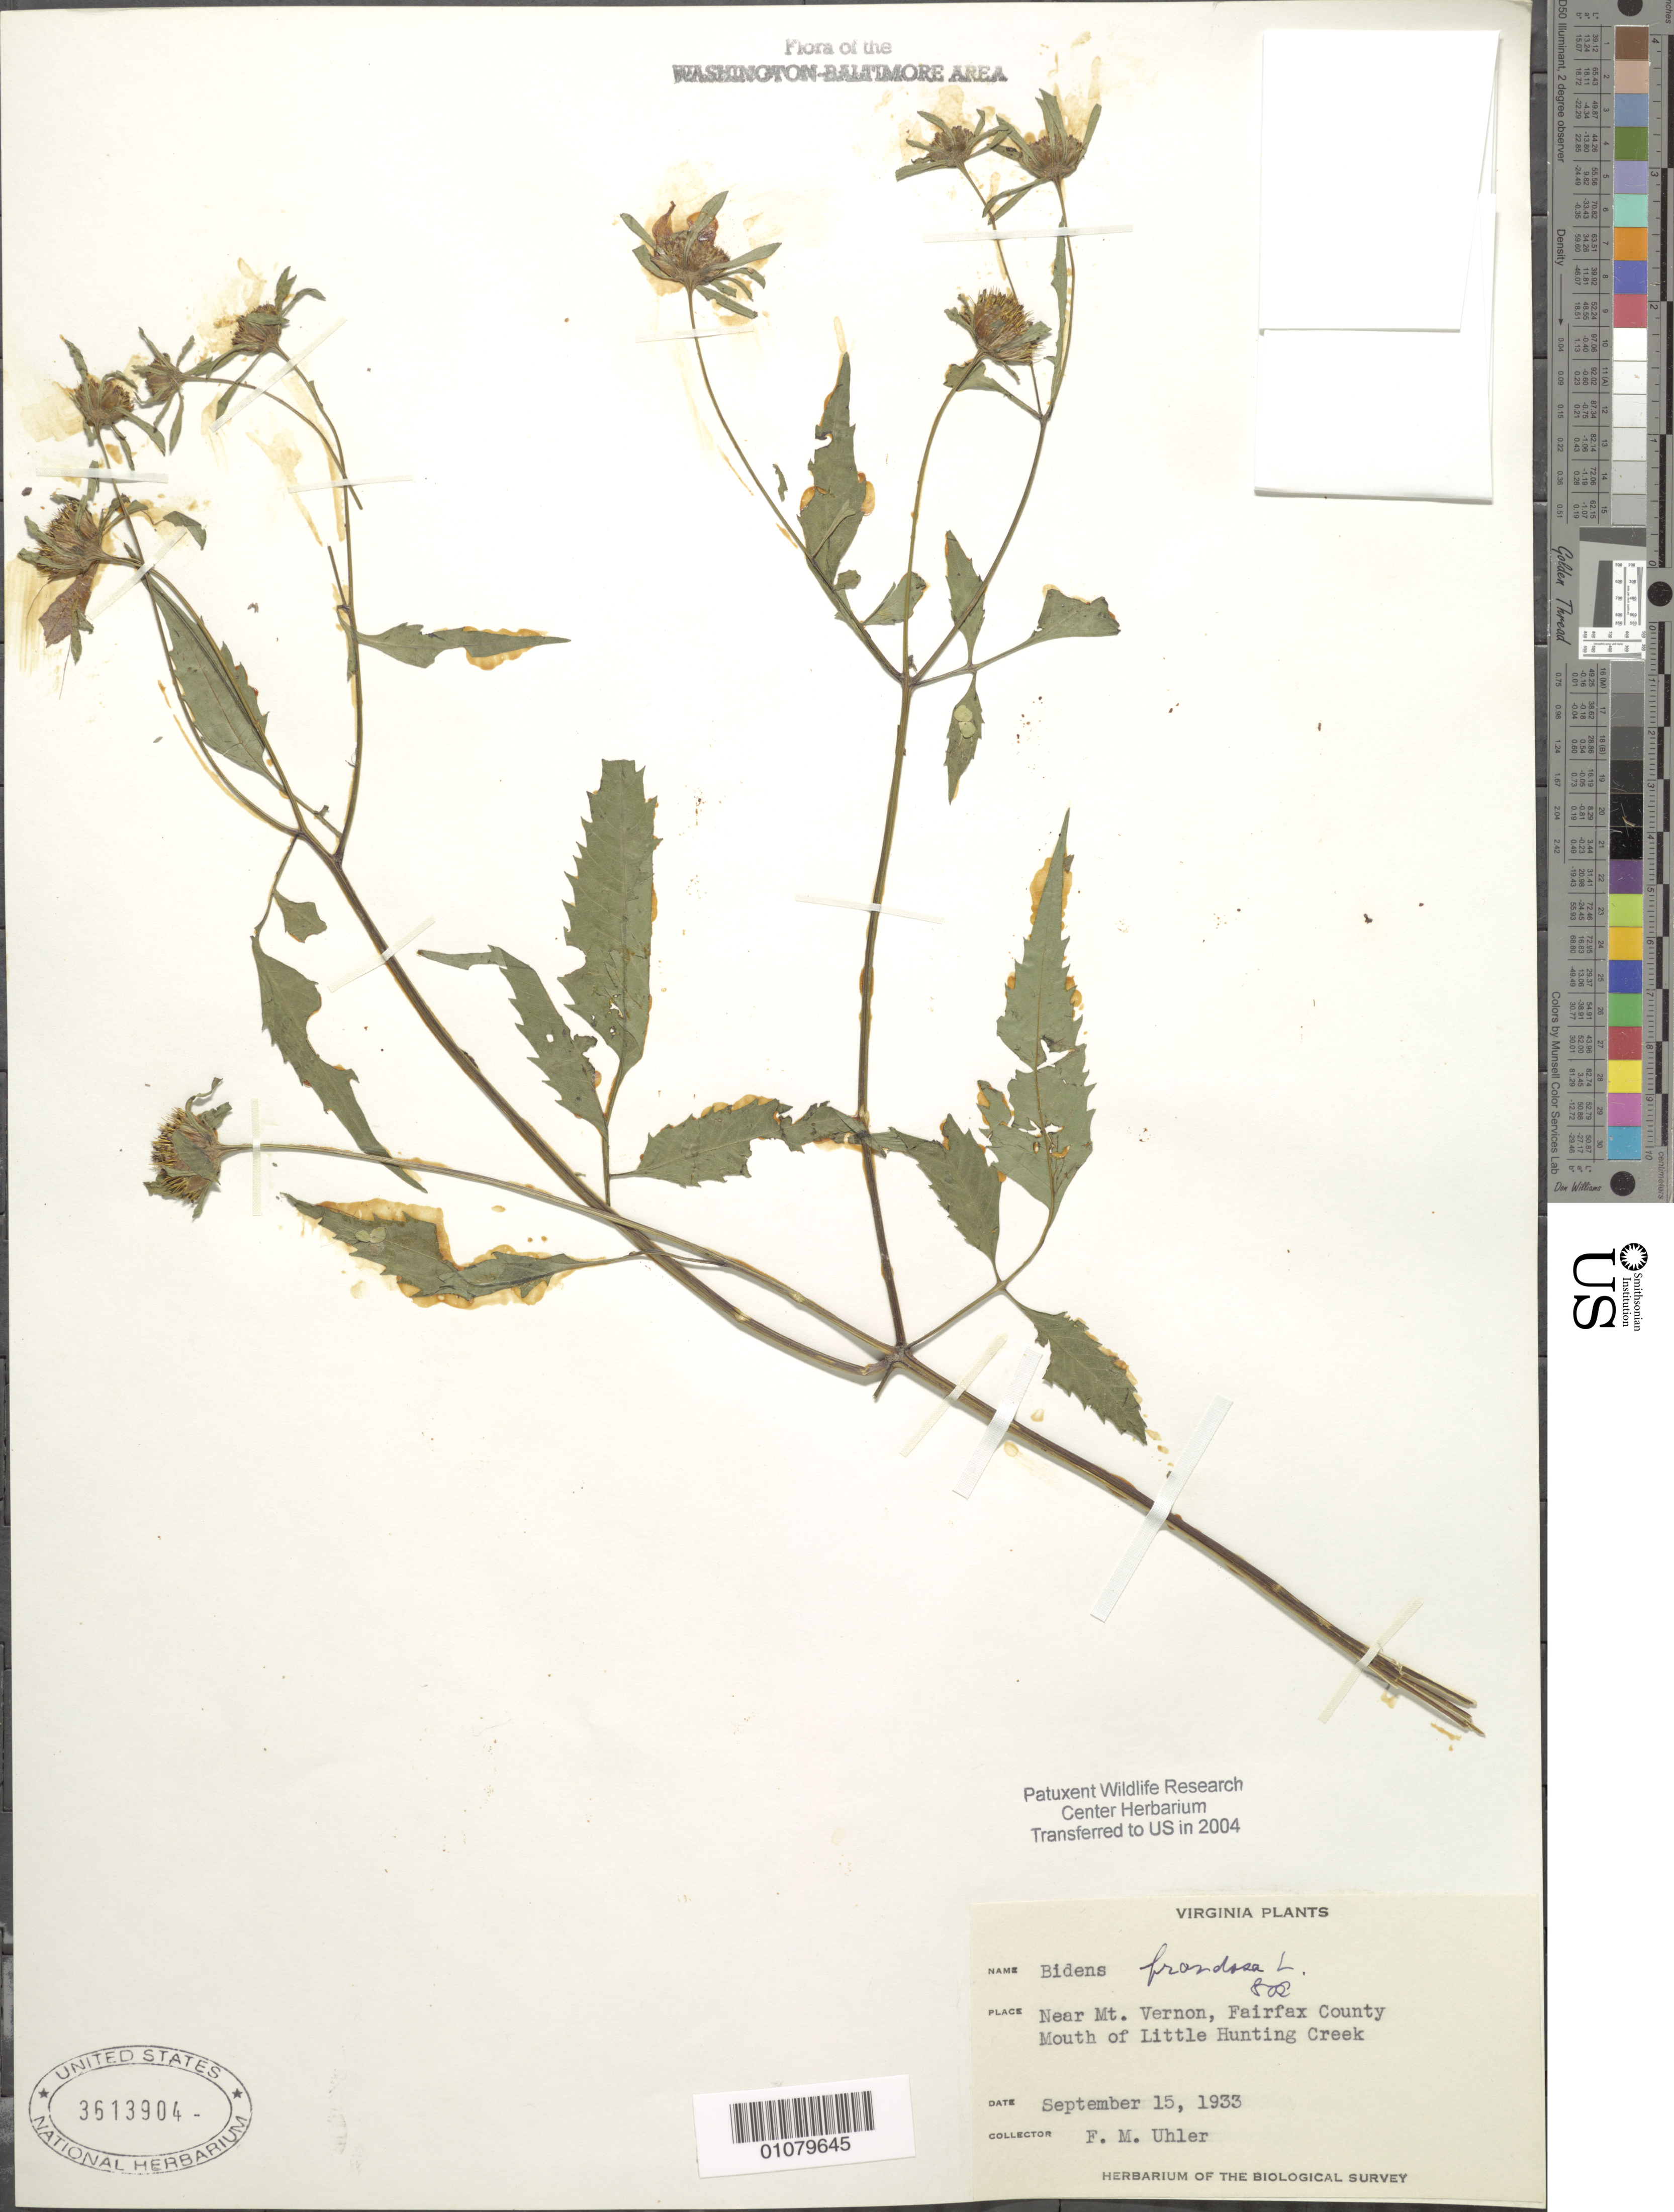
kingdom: Plantae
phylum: Tracheophyta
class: Magnoliopsida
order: Asterales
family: Asteraceae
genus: Bidens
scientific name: Bidens frondosa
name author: L.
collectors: F. M. Uhler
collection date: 1933-09-15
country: United States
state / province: Virginia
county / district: Fairfax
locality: Mouth of Little Hunting Creek. Near Mt. Vernon.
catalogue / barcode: US 3613904